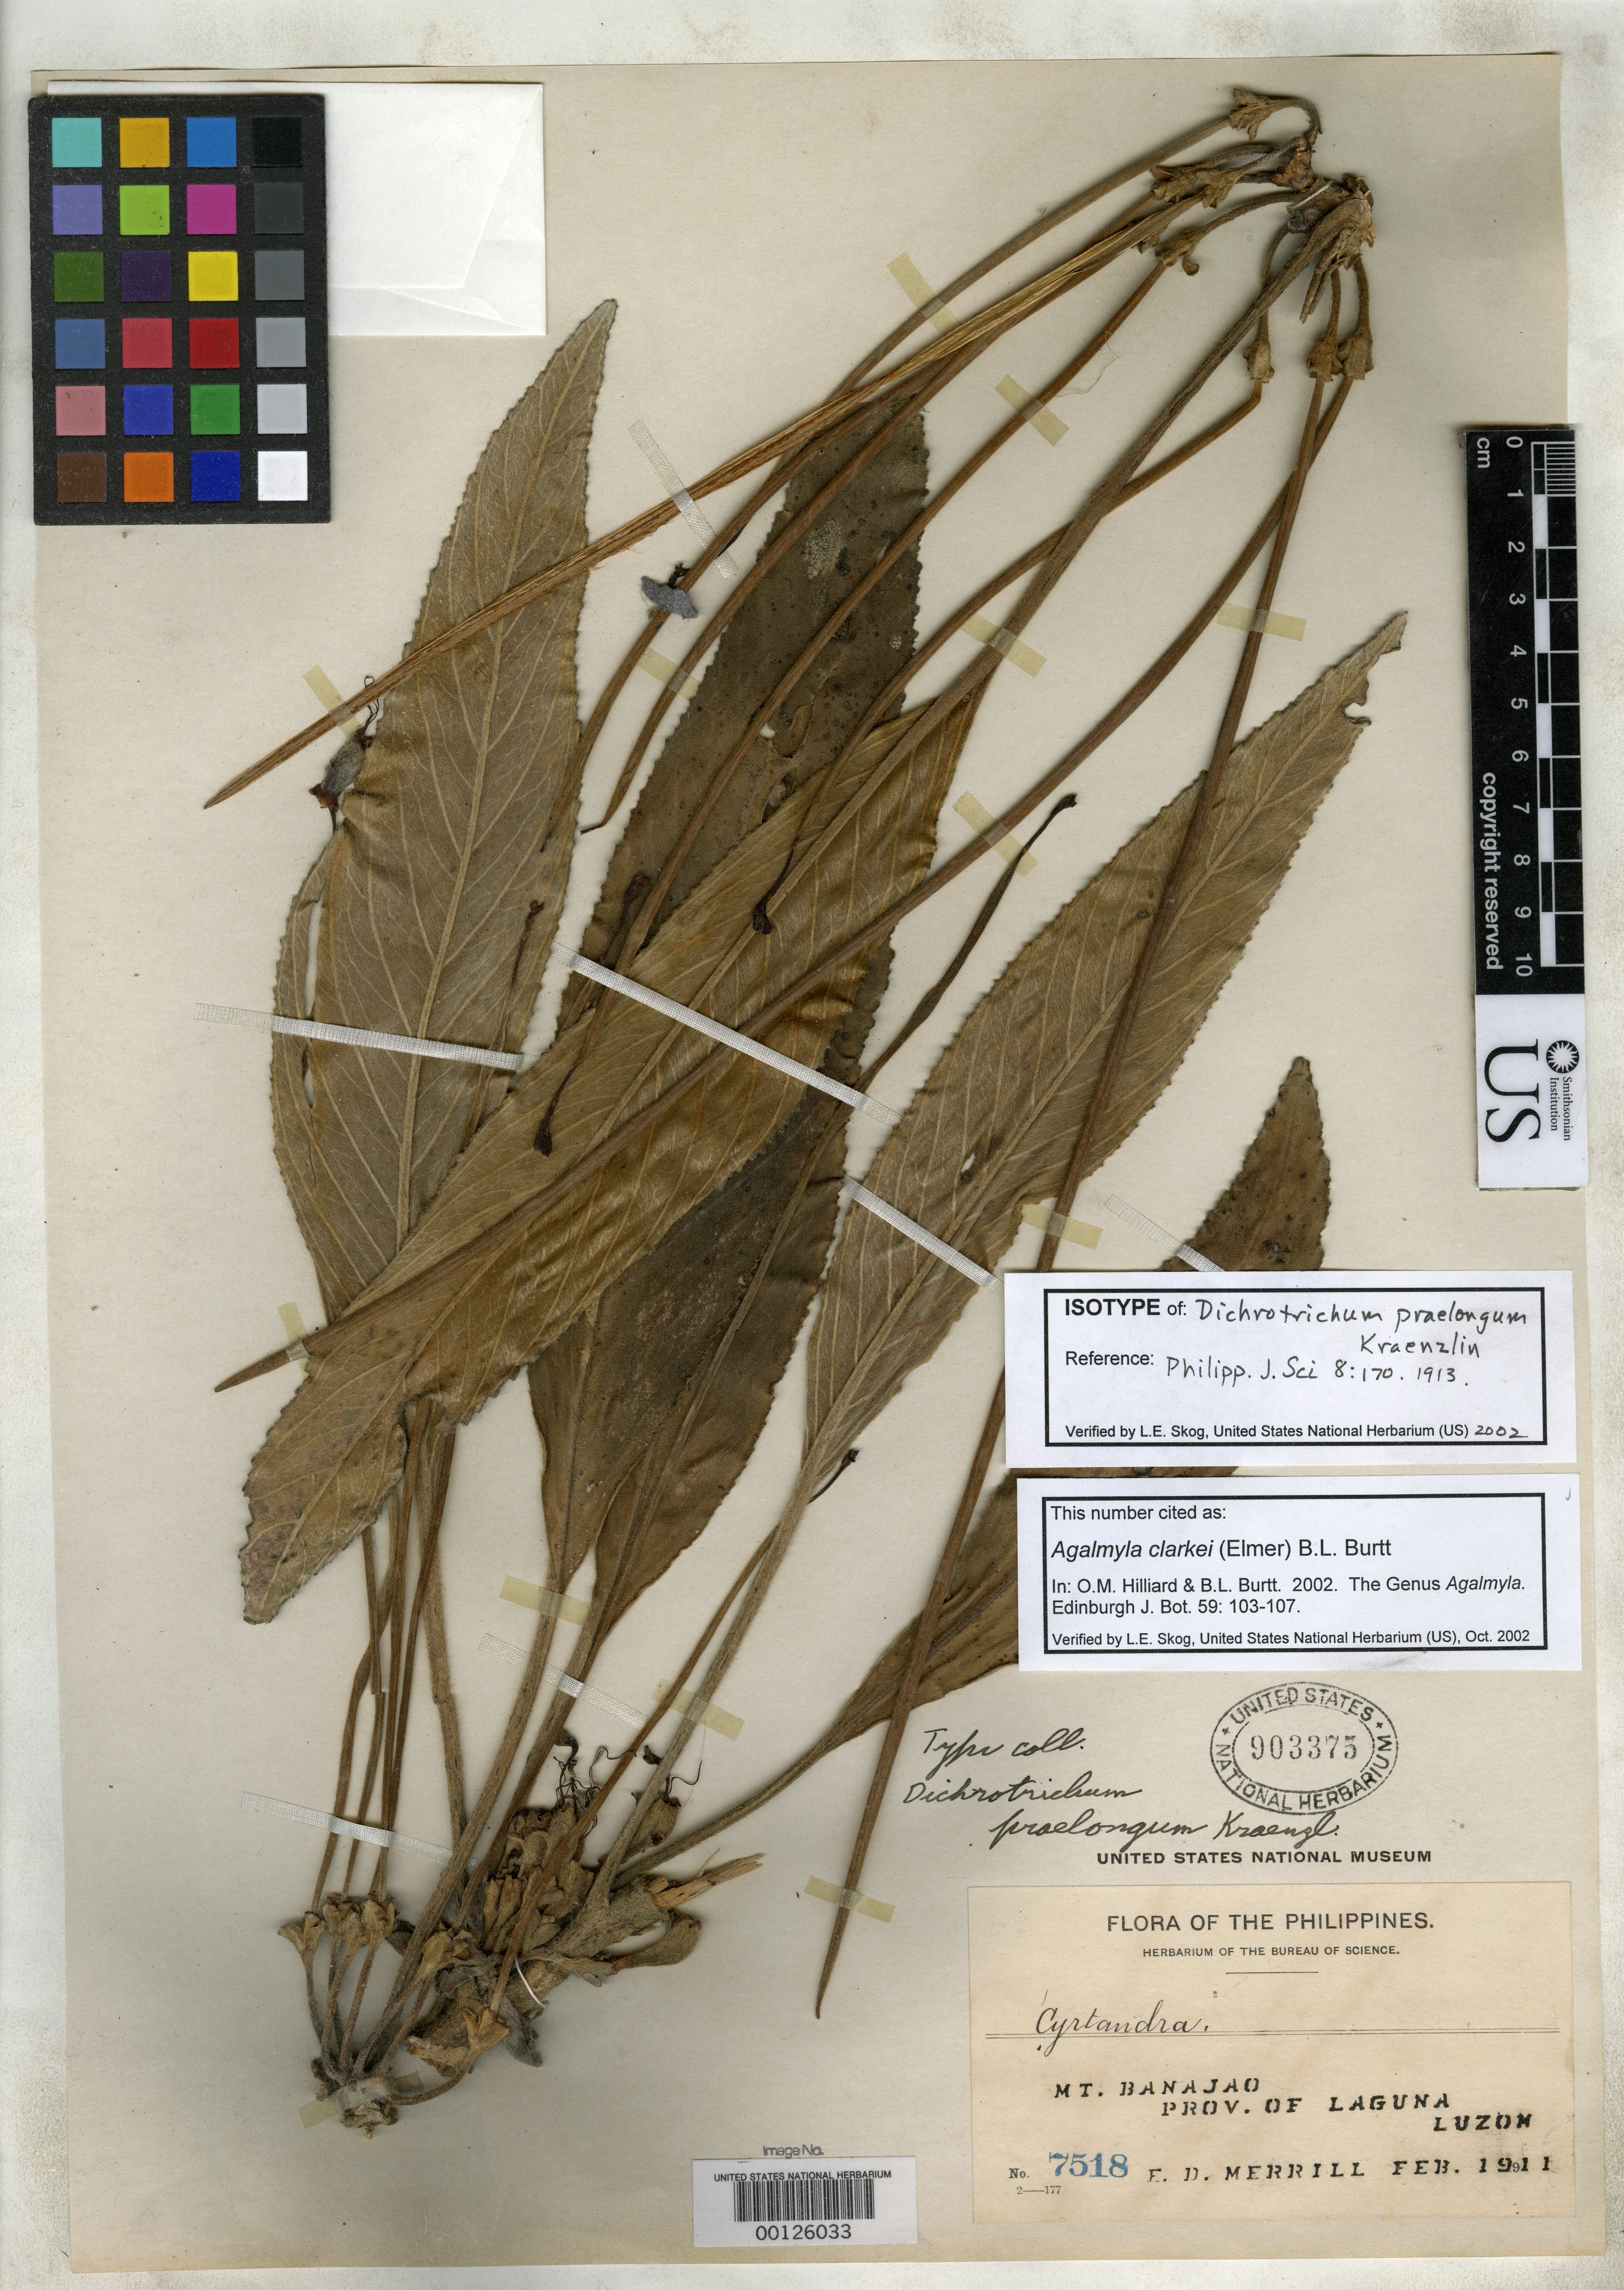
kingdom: Plantae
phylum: Tracheophyta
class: Magnoliopsida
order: Lamiales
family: Gesneriaceae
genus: Dichrotrichum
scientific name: Dichrotrichum praelongum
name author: Kraenzl.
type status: Isotype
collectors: E. D. Merrill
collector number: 7518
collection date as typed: Feb 1911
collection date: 1911-02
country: Philippines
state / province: Calabarzon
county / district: Laguna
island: Luzon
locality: Mt. Banajao.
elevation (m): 1500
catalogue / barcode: US 903375